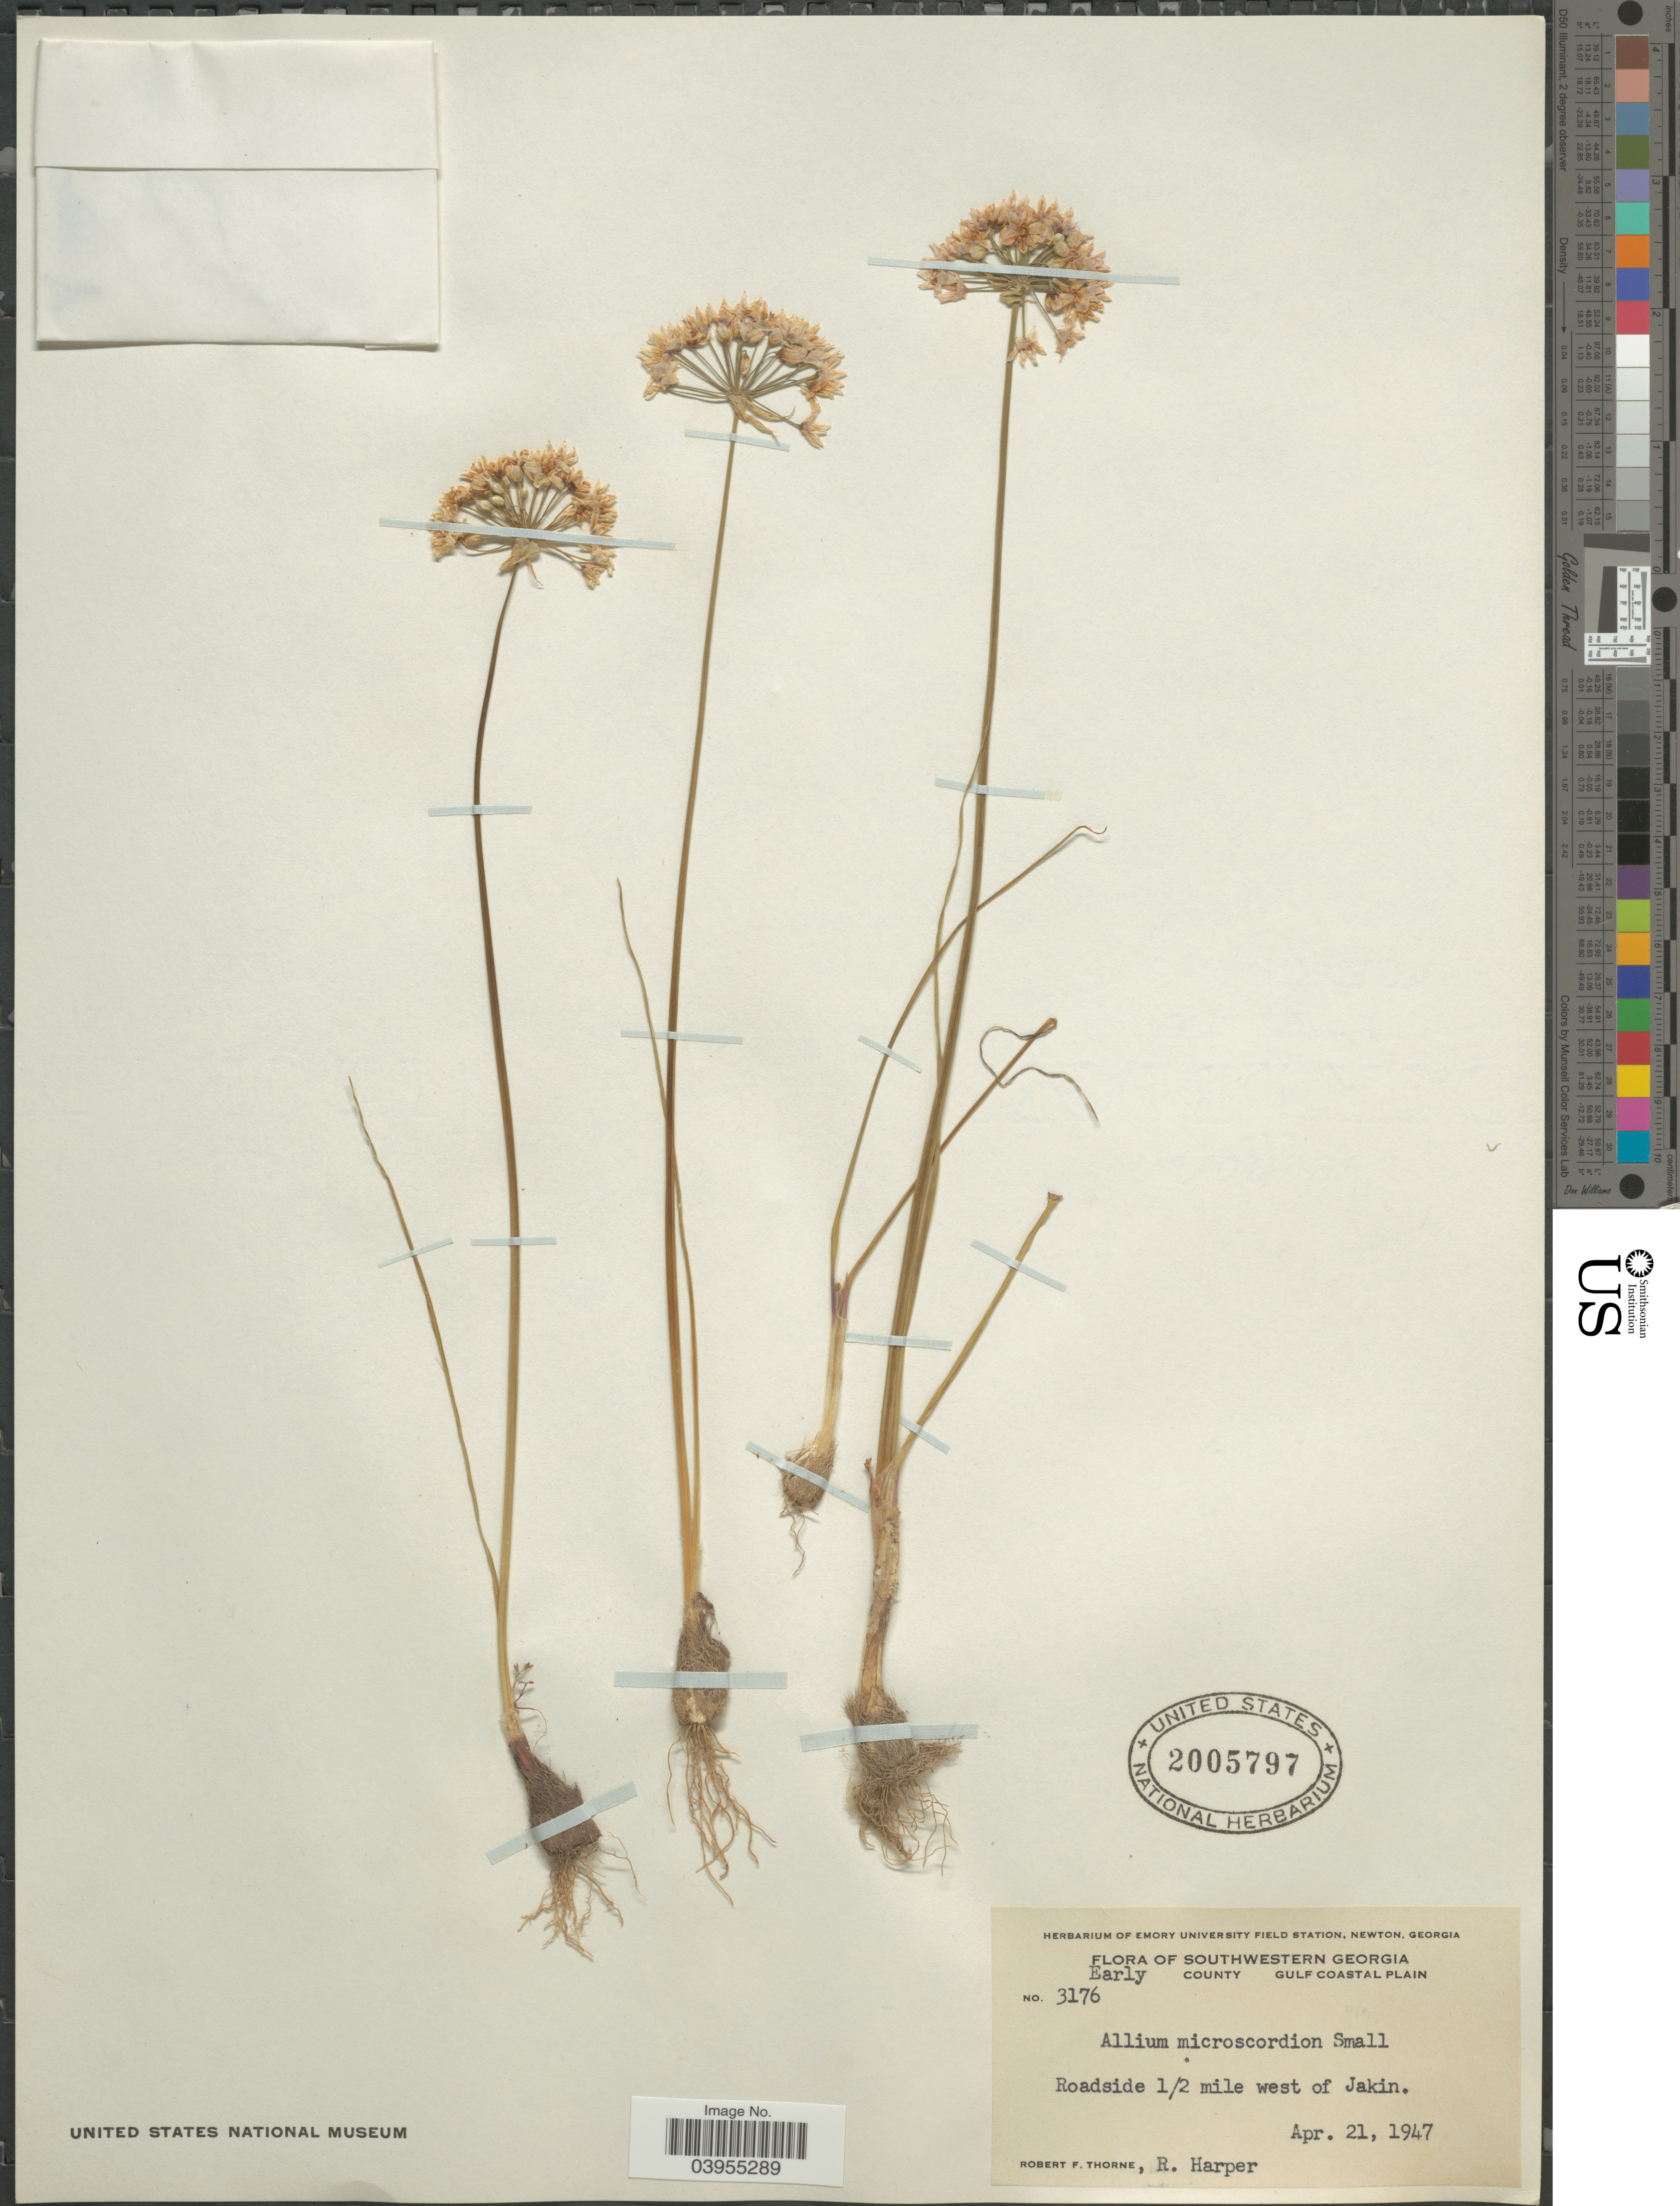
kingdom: Plantae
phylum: Tracheophyta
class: Liliopsida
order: Asparagales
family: Amaryllidaceae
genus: Allium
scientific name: Allium canadense var. mobilense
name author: (Regel) Traub & Ownbey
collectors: R. F. Thorne & R. Harper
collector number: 3176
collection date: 1947-04-21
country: United States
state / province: Georgia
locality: Southwestern Georgia. Early County. Gulf Coastal Plain. Roadside 1/2 mile west of Jakin.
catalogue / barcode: US 2005797